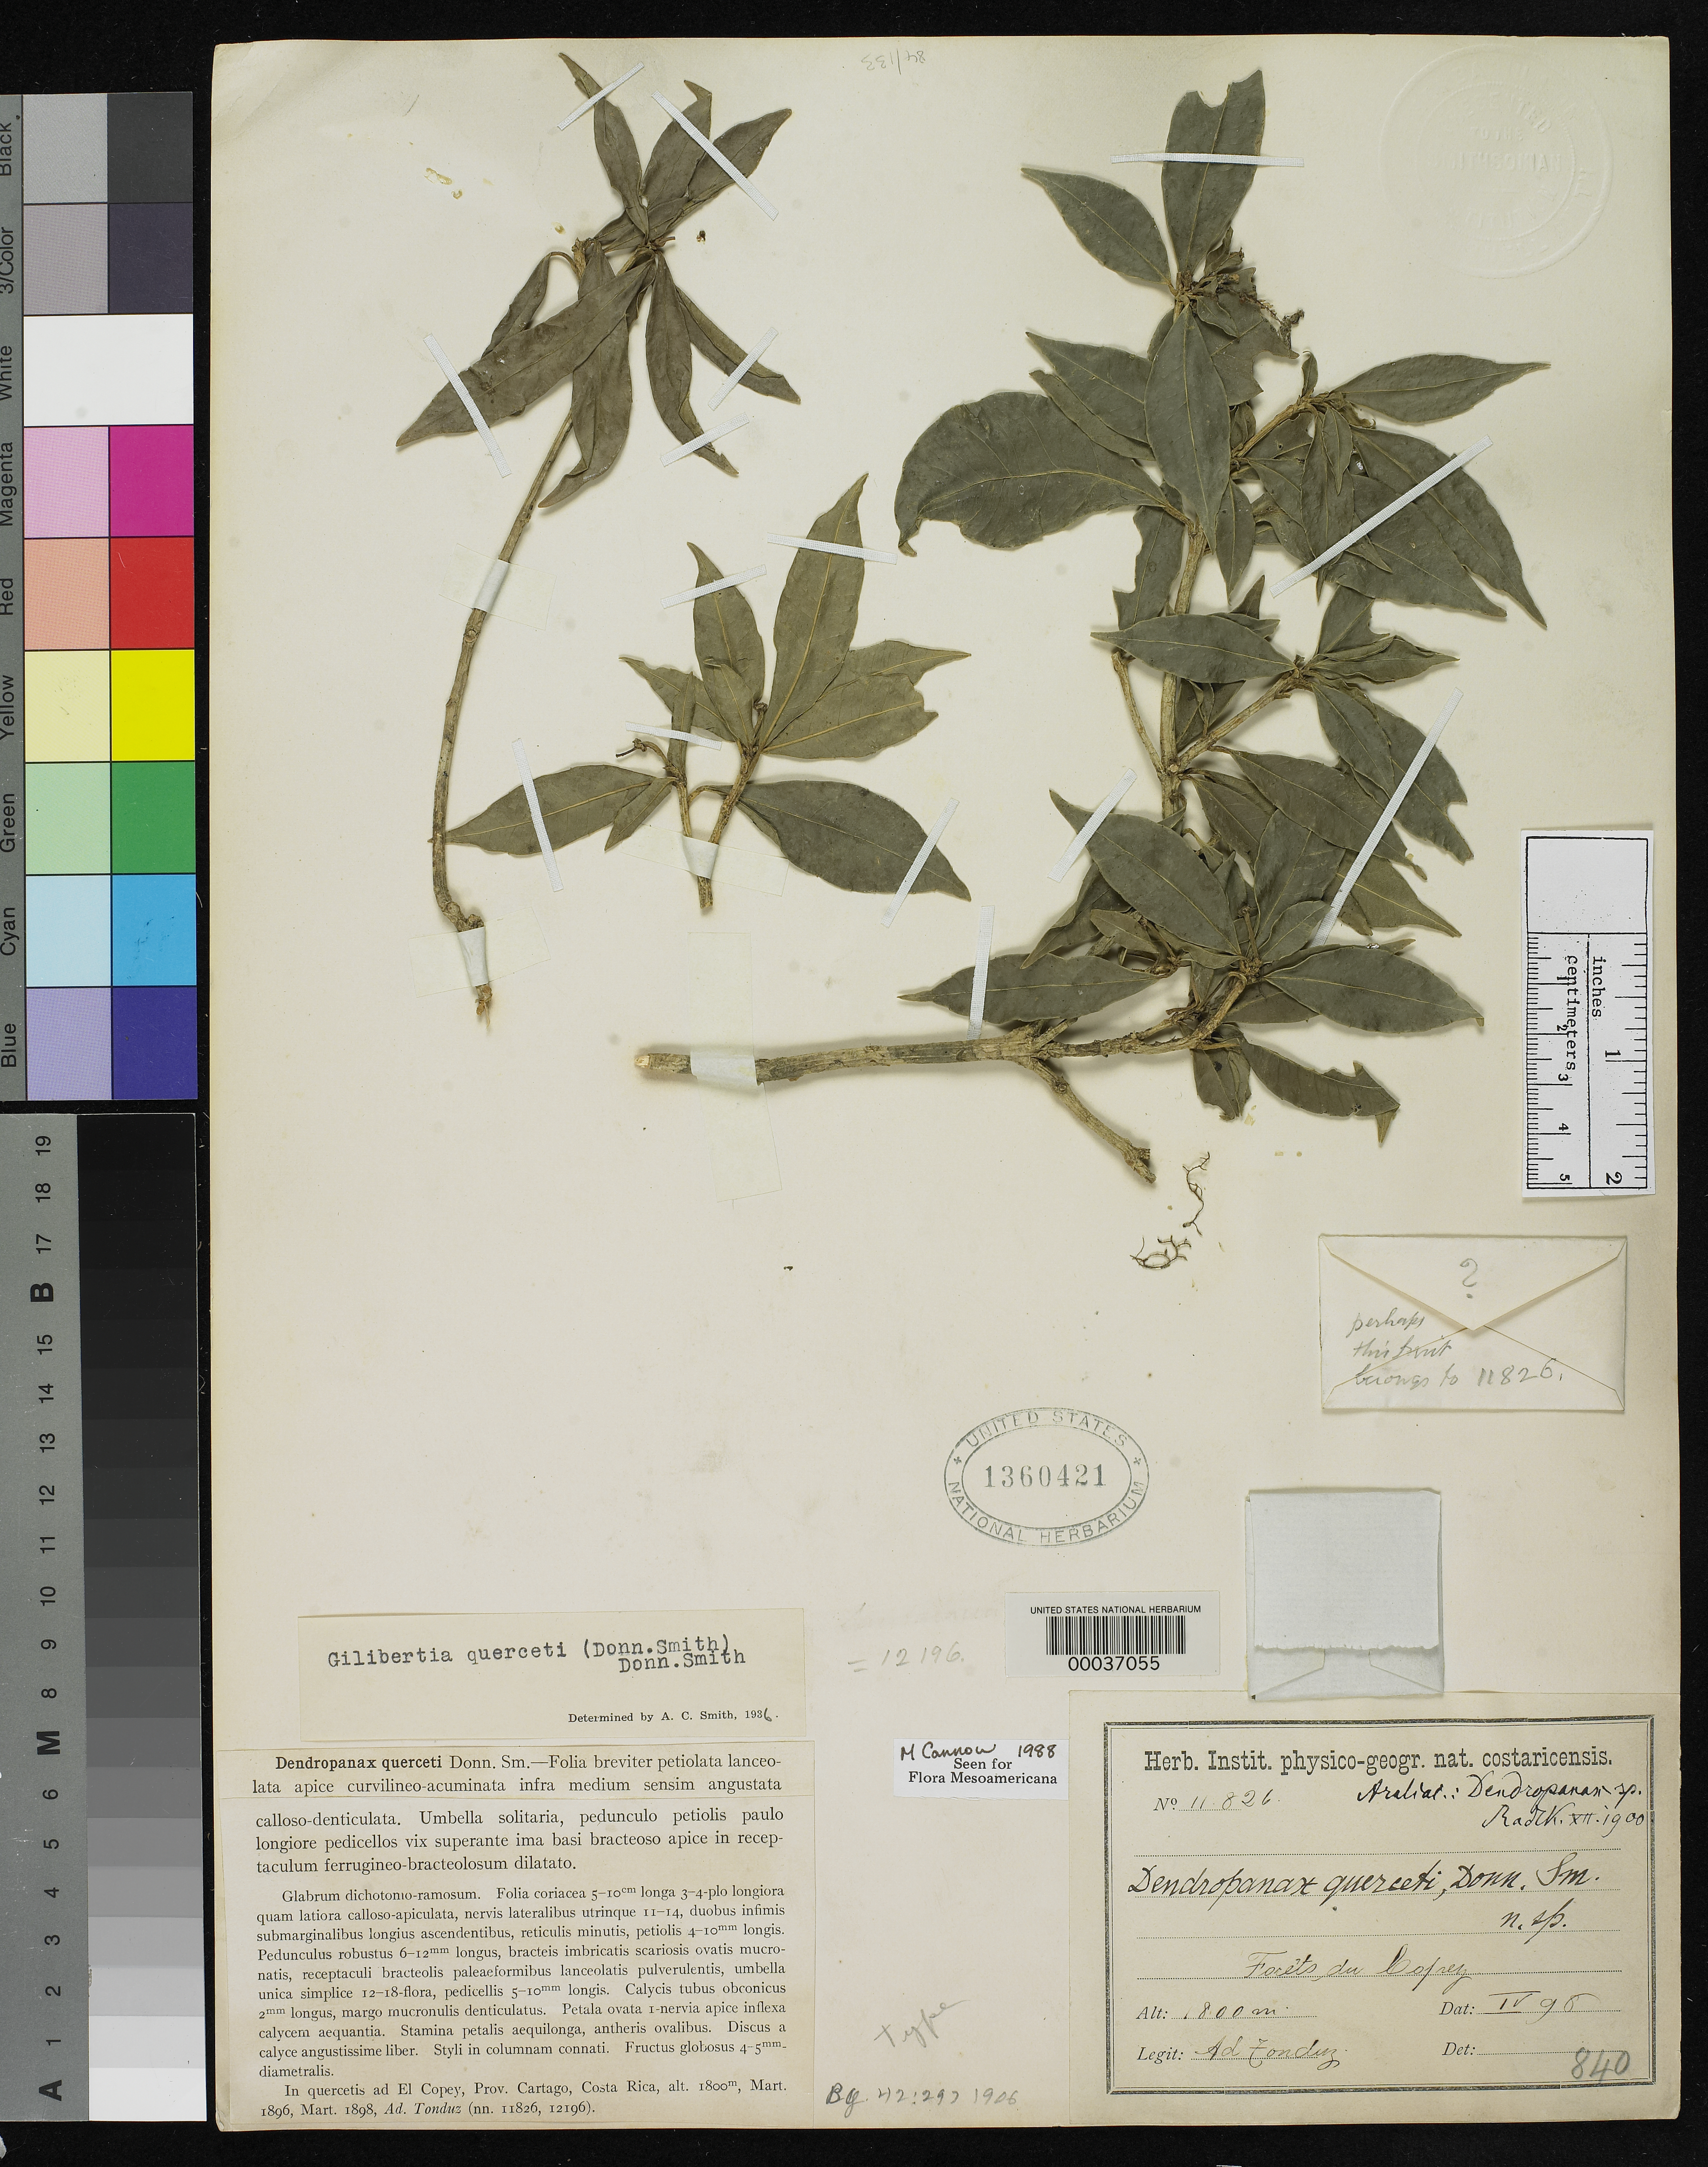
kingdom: Plantae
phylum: Tracheophyta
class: Magnoliopsida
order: Apiales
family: Araliaceae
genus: Dendropanax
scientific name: Dendropanax querceti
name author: Donn. Sm.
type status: Syntype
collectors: A. Tonduz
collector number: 11826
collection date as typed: Mar 1898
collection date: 1898-03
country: Costa Rica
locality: Forets du Copey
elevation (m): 1800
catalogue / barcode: US 1360421